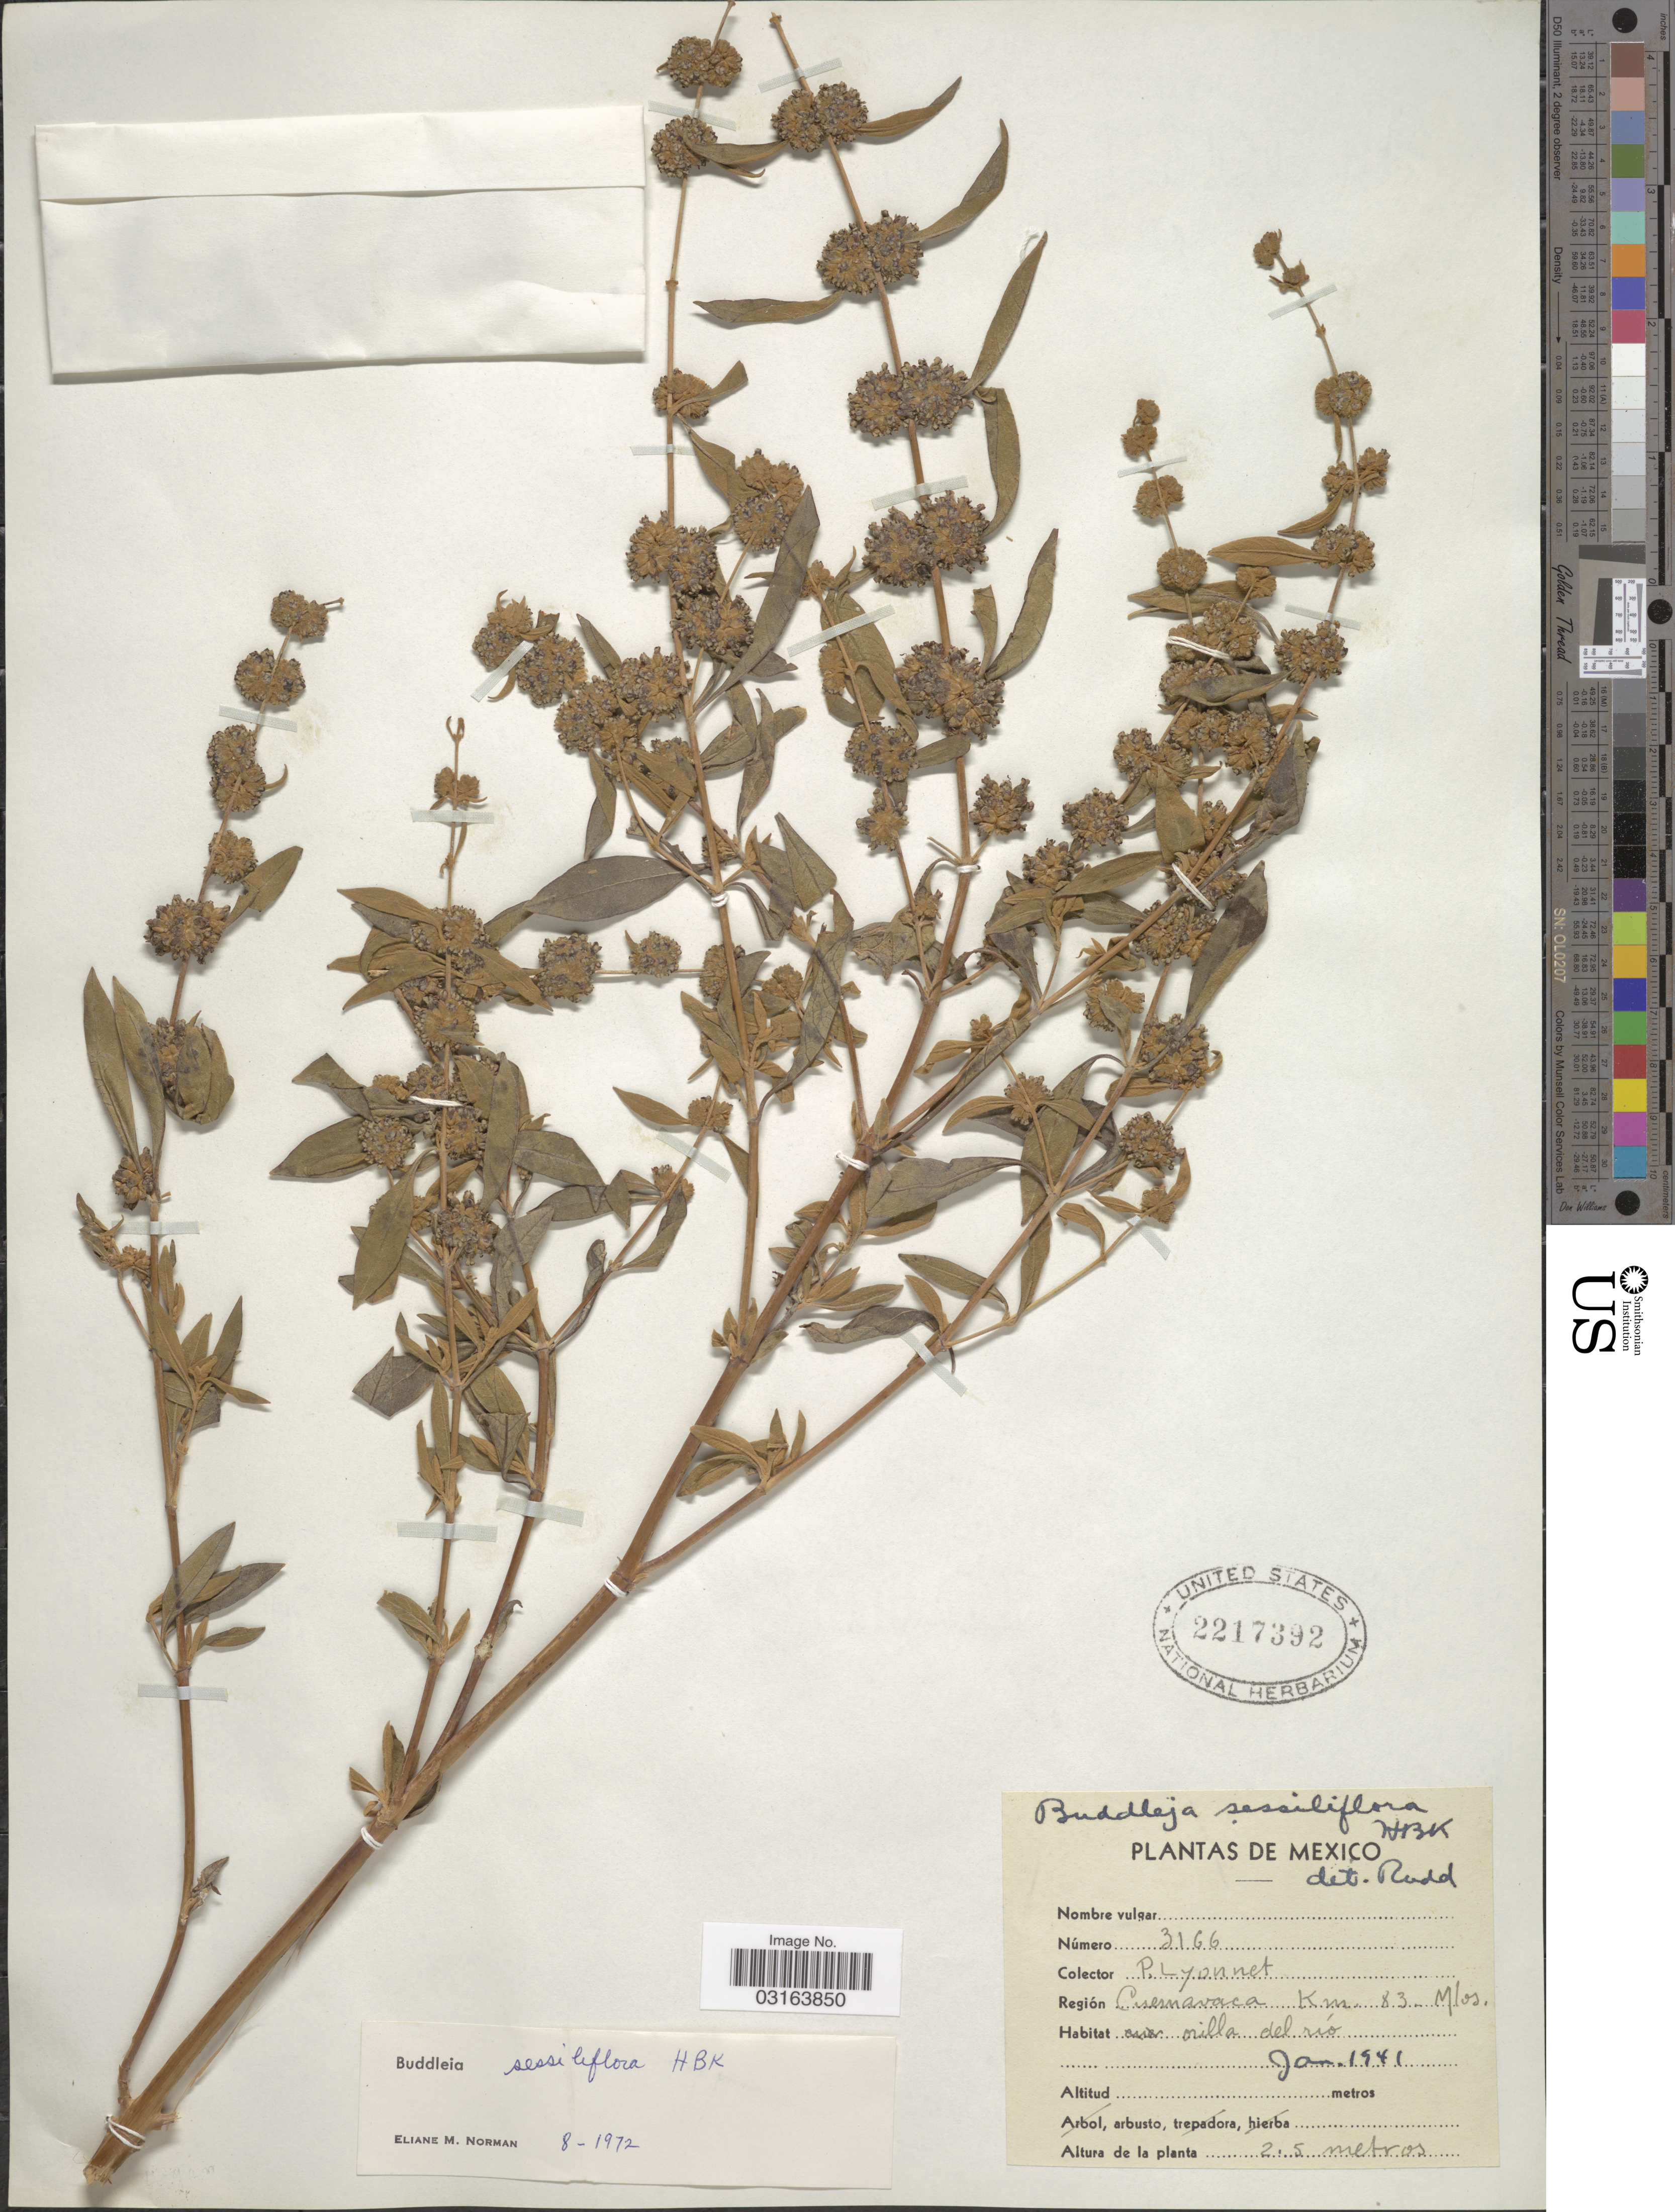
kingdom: Plantae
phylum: Tracheophyta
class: Magnoliopsida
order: Lamiales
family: Scrophulariaceae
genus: Buddleja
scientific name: Buddleja sessiliflora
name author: Kunth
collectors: P. Lyonnet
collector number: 3166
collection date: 1941-01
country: Mexico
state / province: Morelos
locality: Regíon Cuernavaca Km. 83. Mlos.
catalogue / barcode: US 2217392